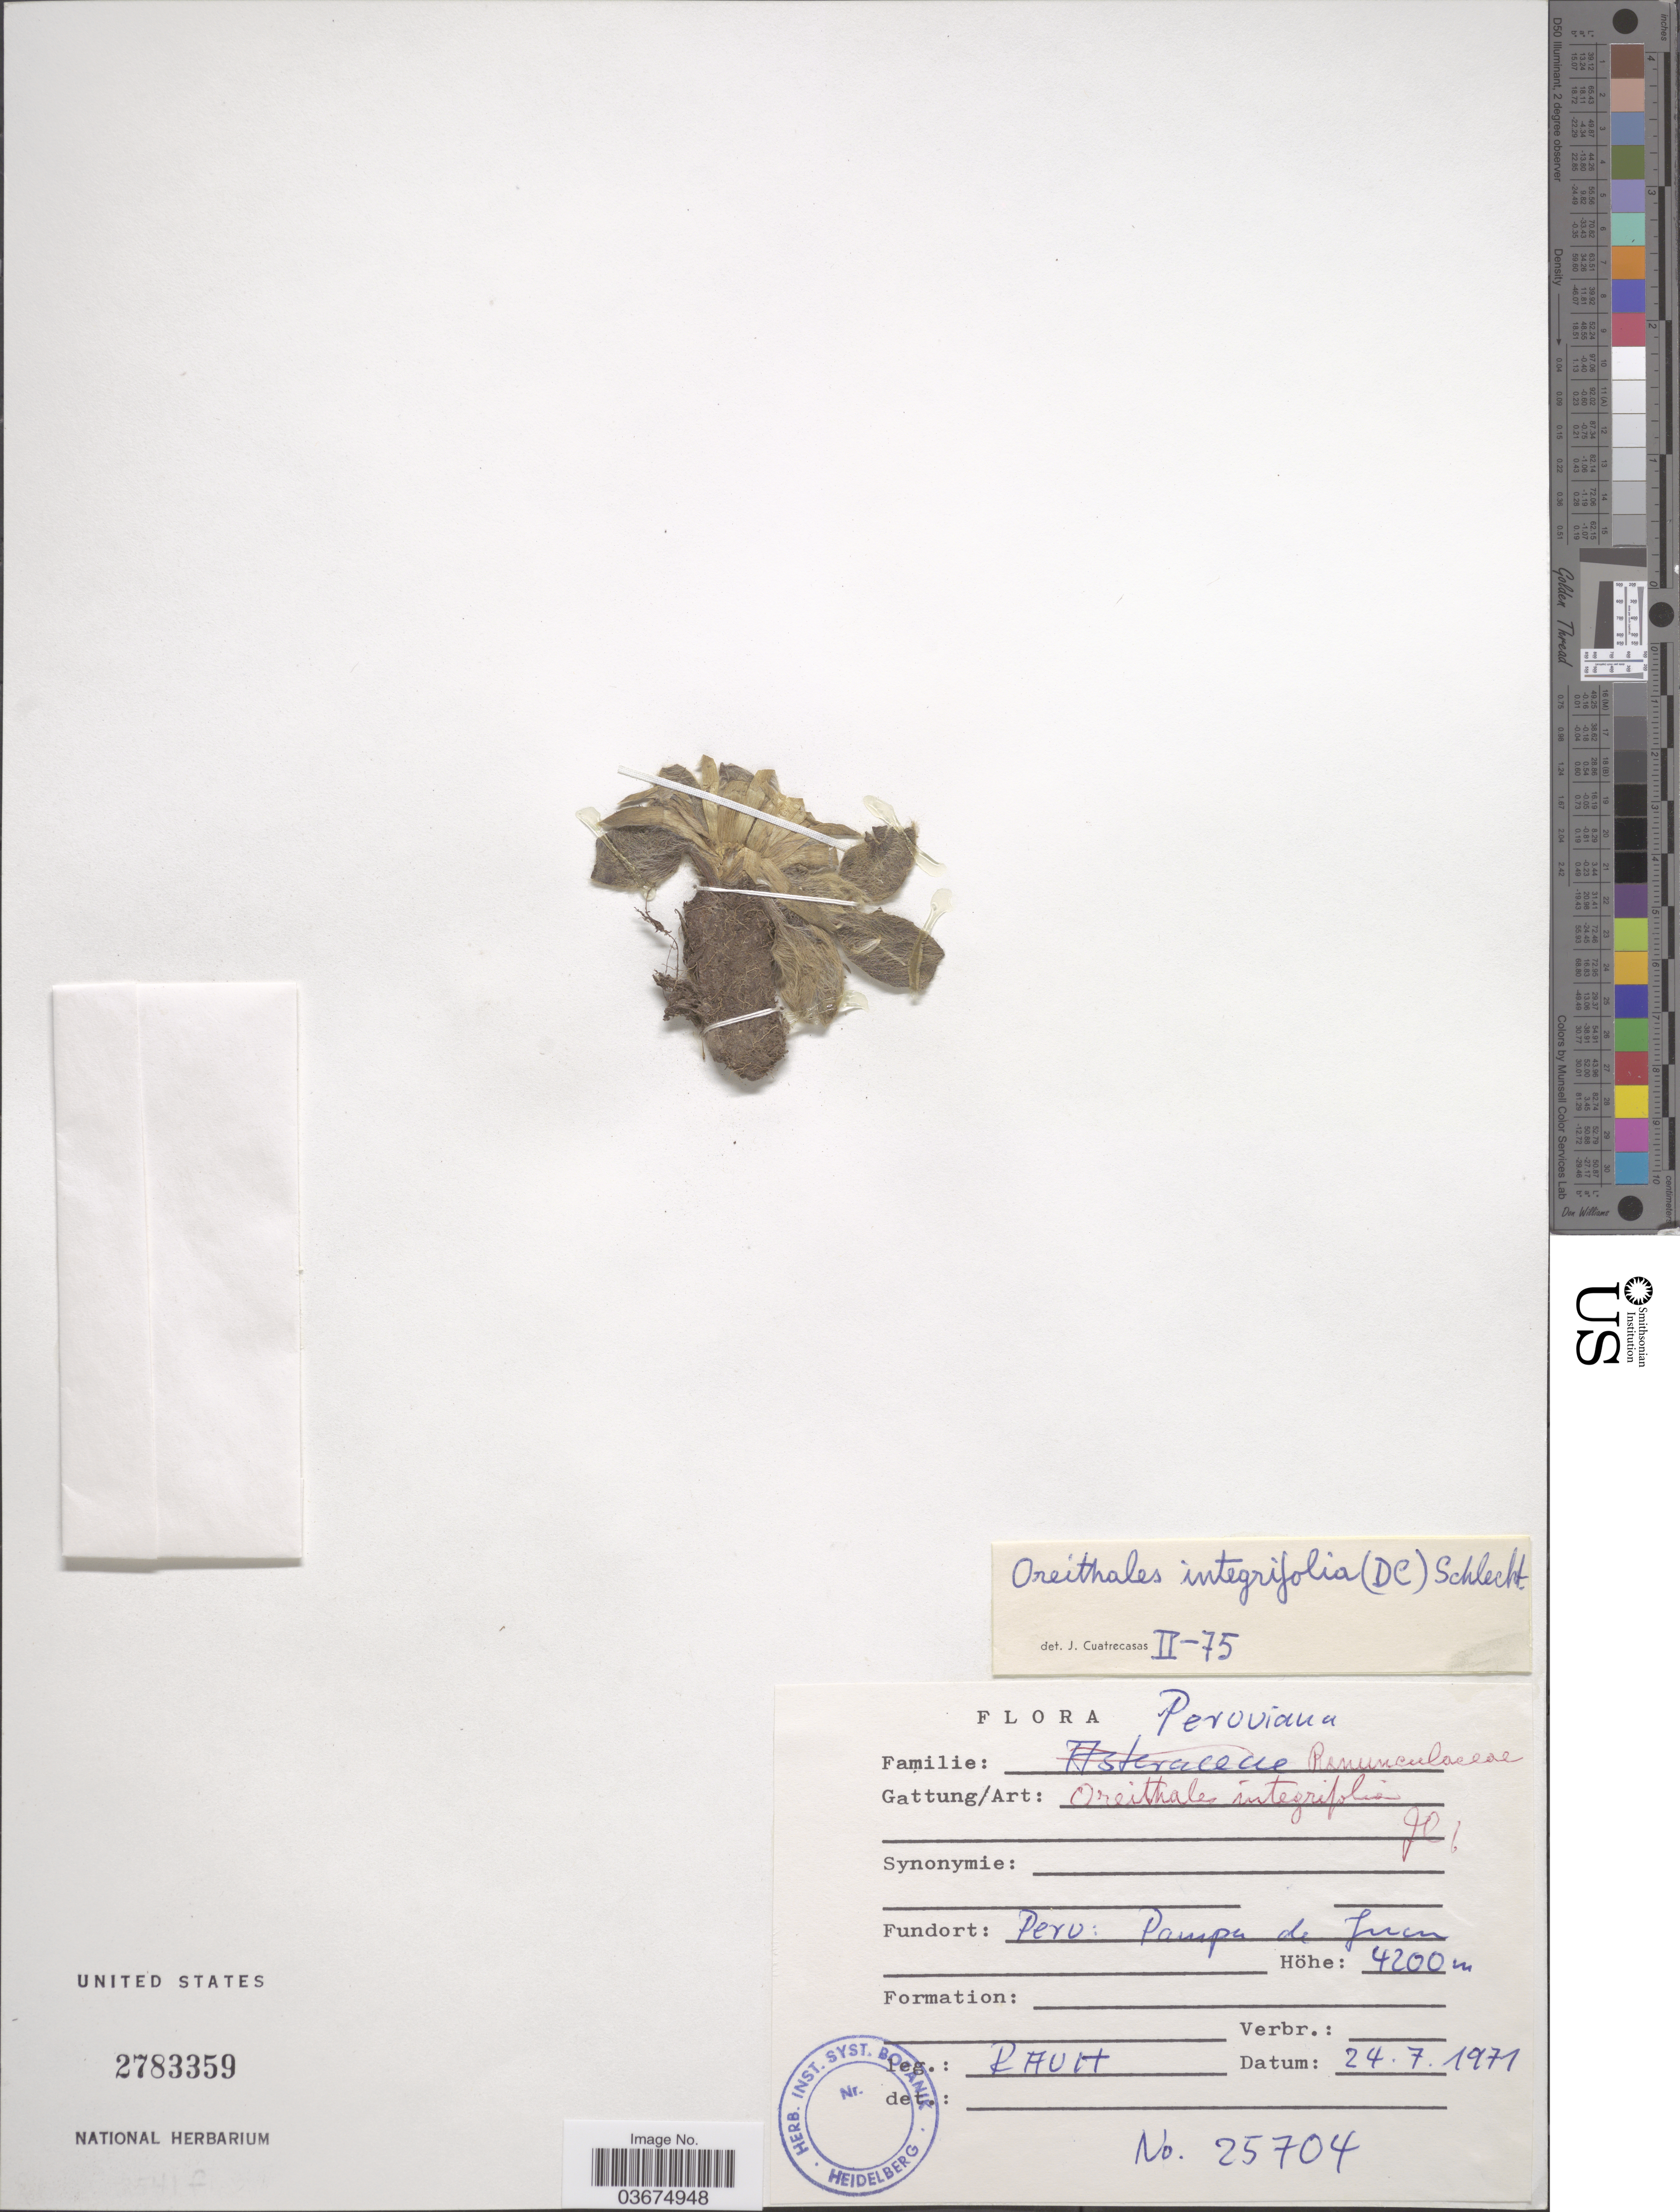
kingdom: Plantae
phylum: Tracheophyta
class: Magnoliopsida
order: Ranunculales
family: Ranunculaceae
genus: Oreithales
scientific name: Oreithales integrifolia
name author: (DC.) Schltdl.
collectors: -. Rauh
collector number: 25704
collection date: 1971-07-24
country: Peru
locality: Pampa de Jucu.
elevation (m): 4200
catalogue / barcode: US 2783359